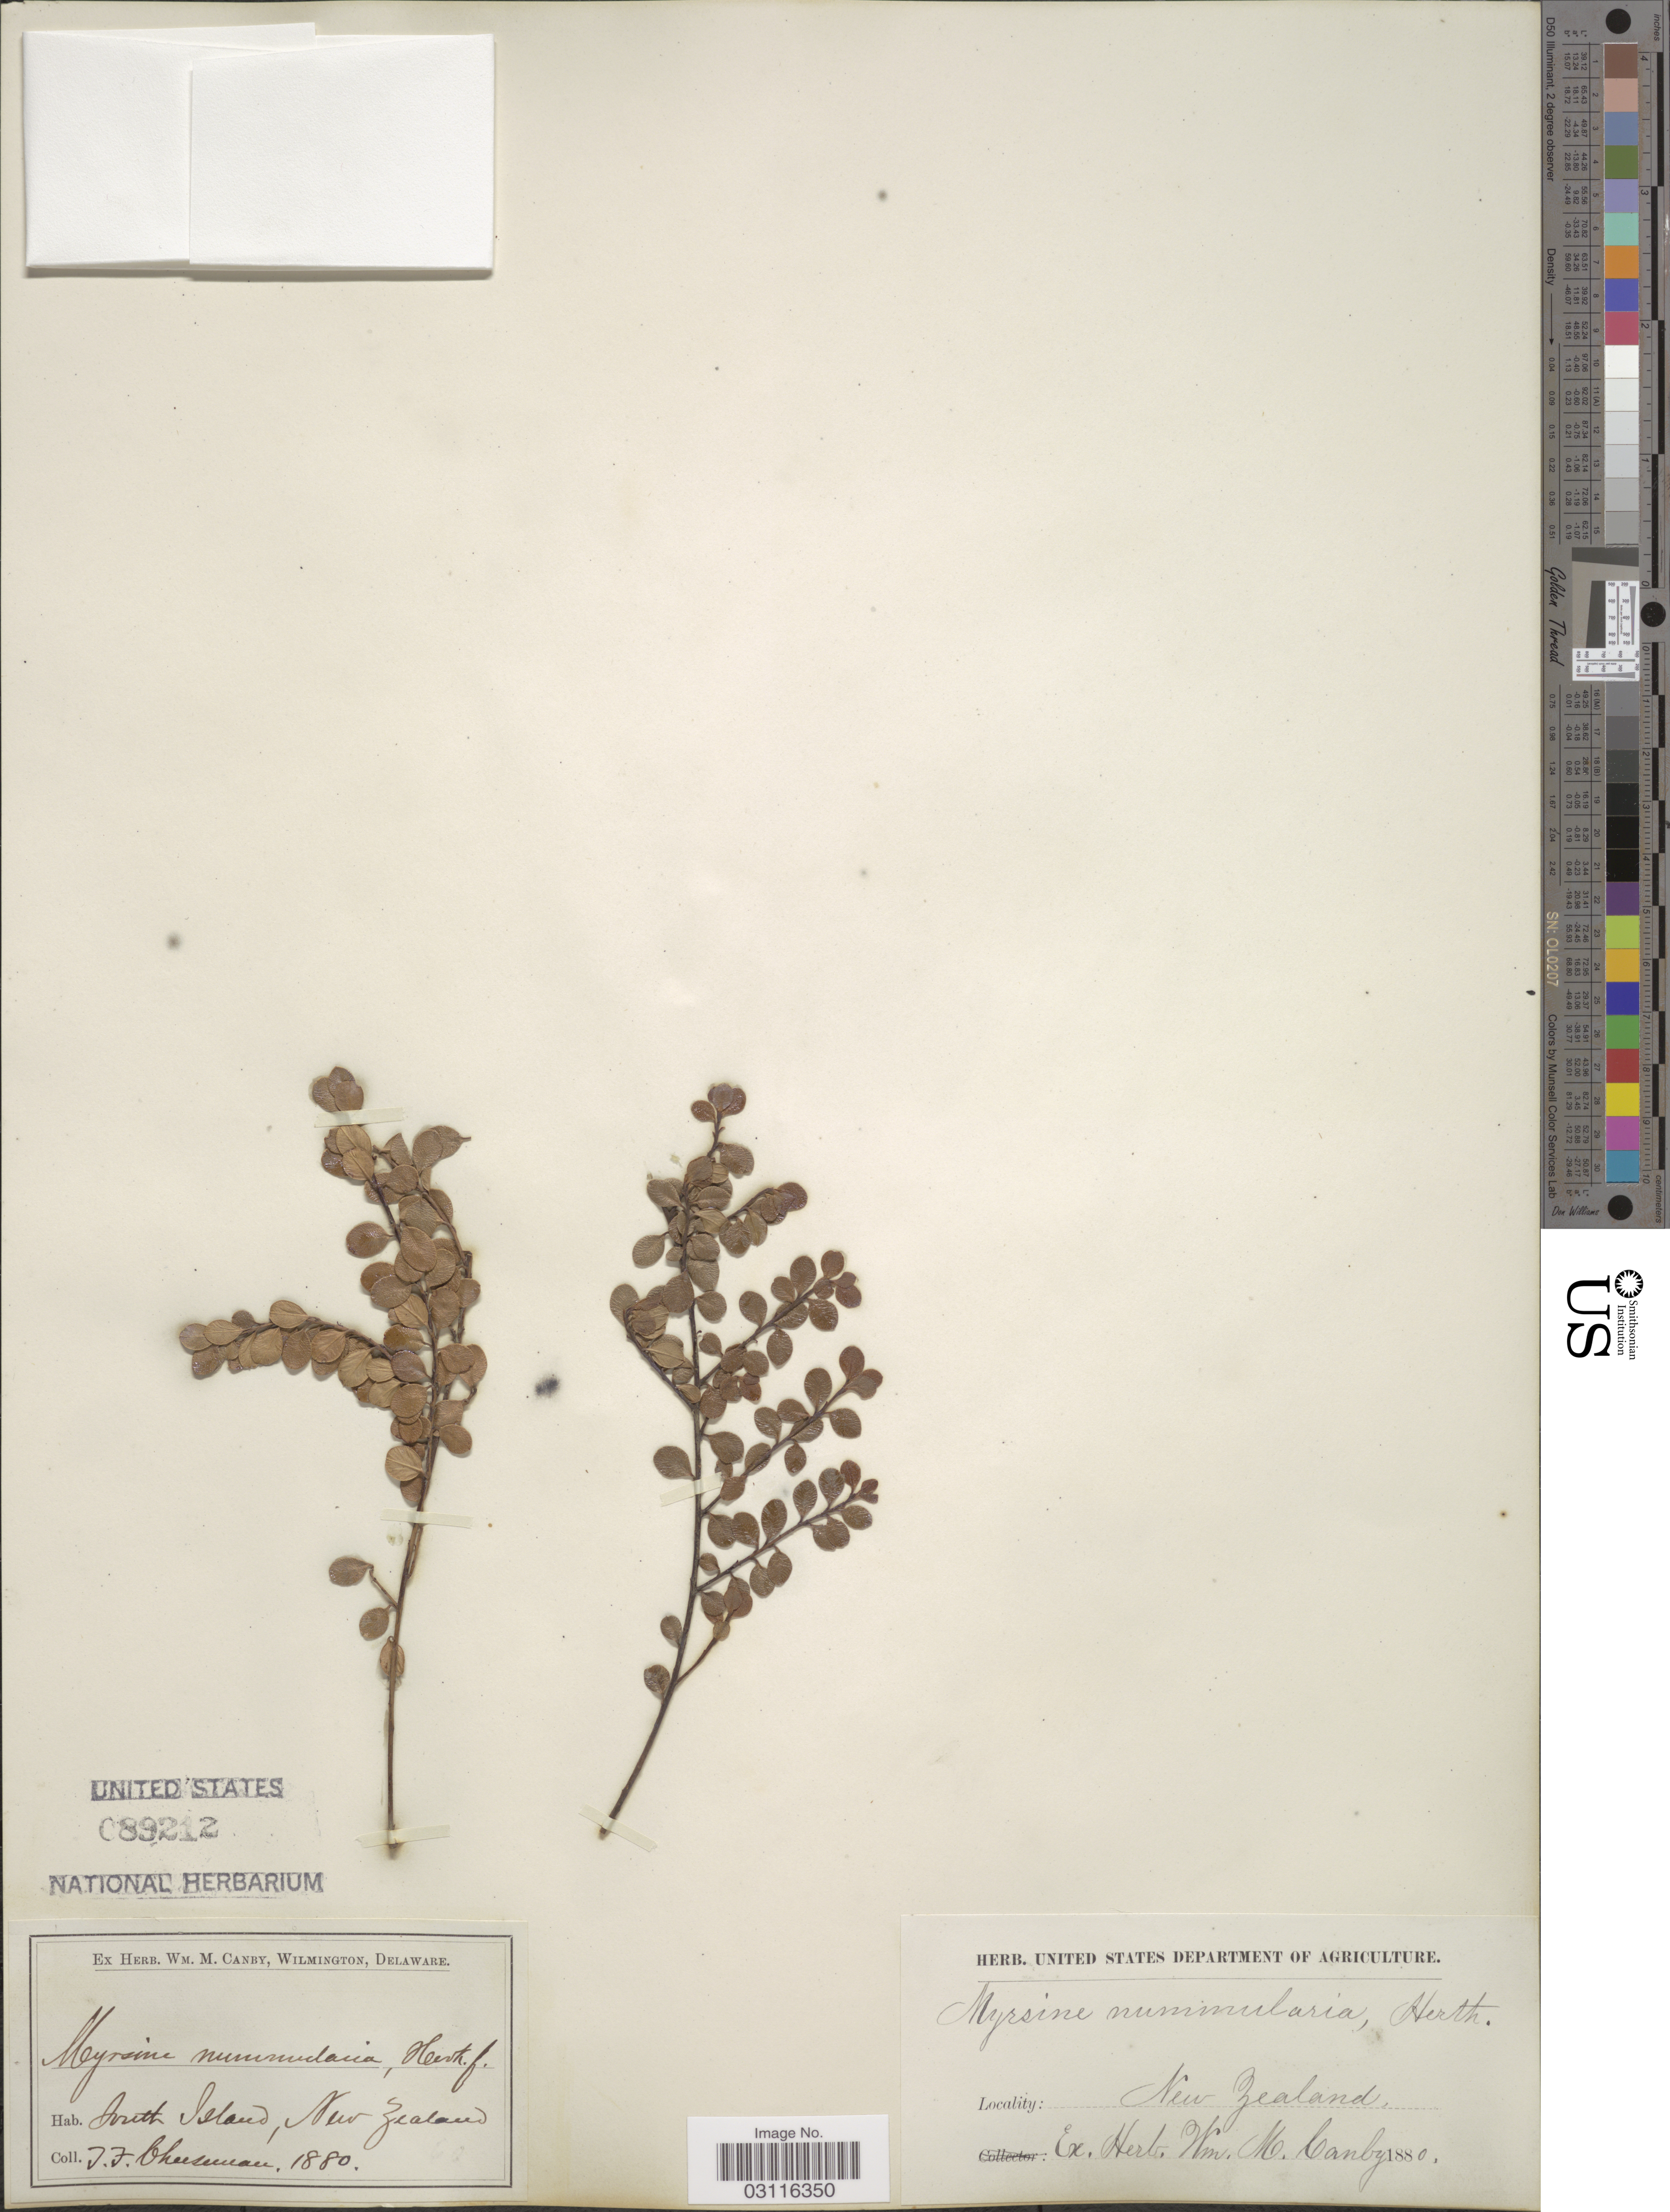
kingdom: Plantae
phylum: Tracheophyta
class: Magnoliopsida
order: Ericales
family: Primulaceae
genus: Suttonia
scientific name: Suttonia nummularia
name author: Hook. f.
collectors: T. F. Cheeseman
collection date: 1880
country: New Zealand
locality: South Island.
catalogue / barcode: US 89212